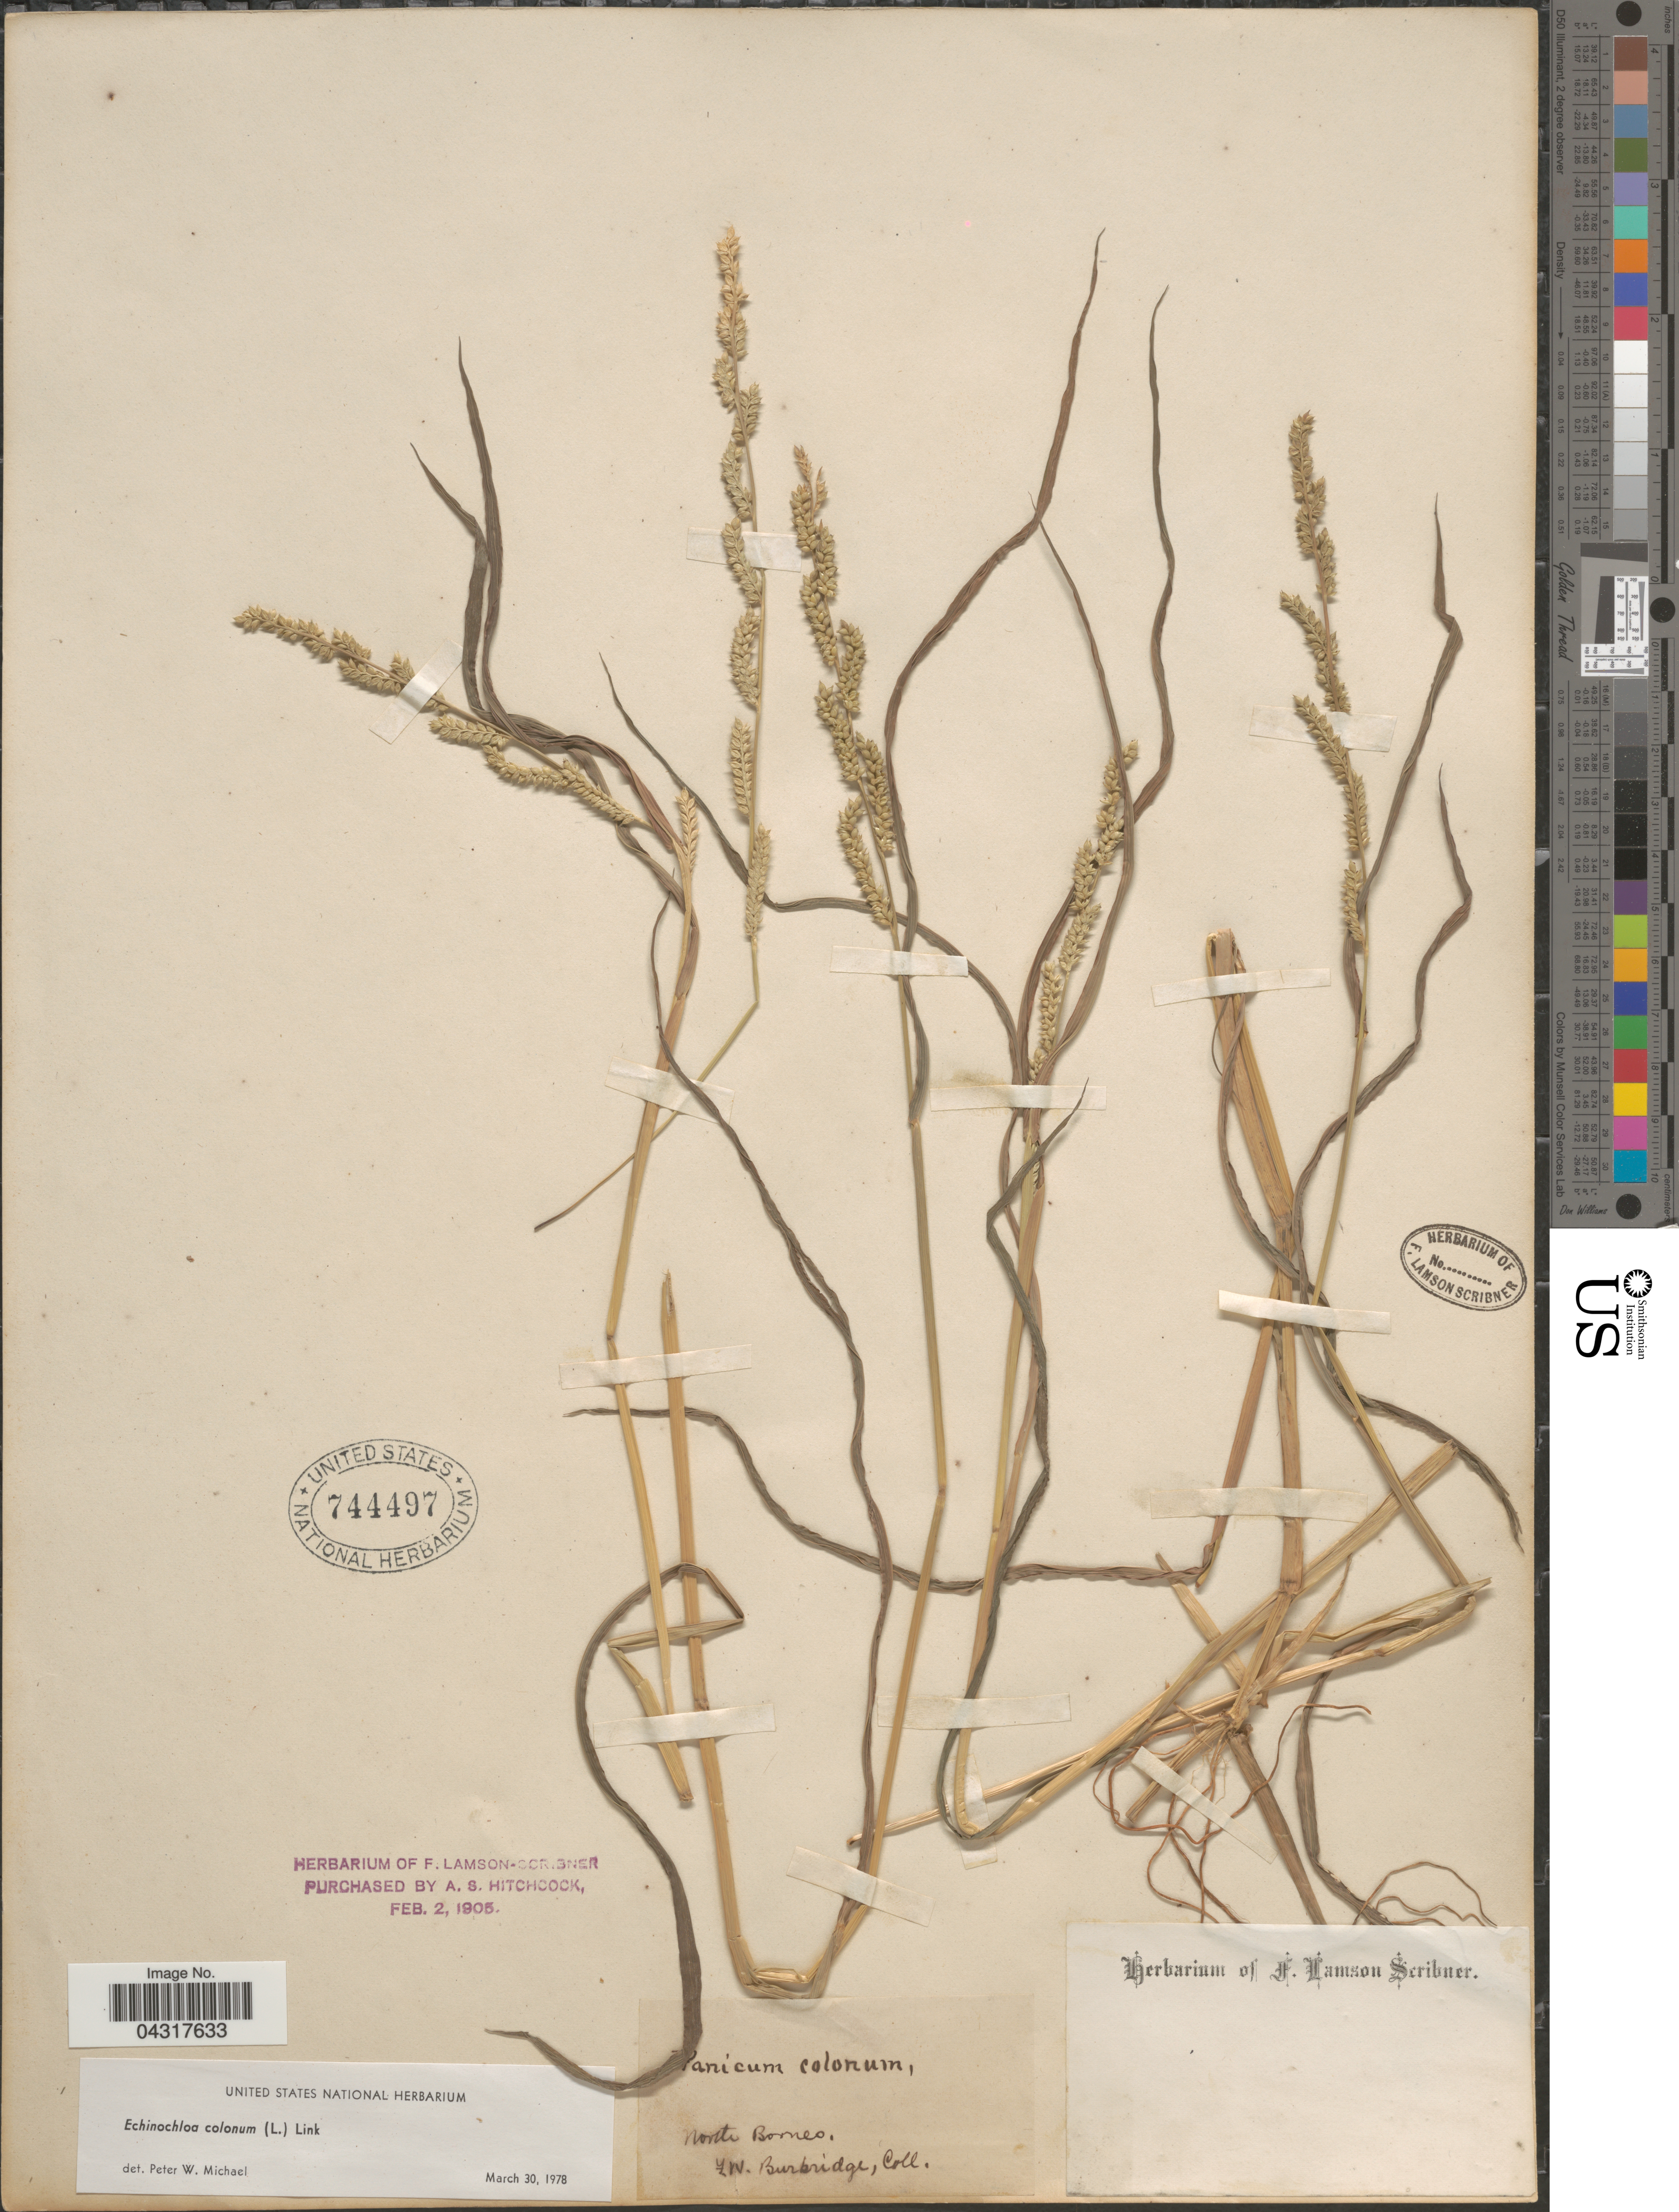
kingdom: Plantae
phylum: Tracheophyta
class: Liliopsida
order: Poales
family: Poaceae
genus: Echinochloa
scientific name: Echinochloa colona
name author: (L.) Link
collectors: F. Burbridge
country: Malaysia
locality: North Borneo.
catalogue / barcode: US 744497